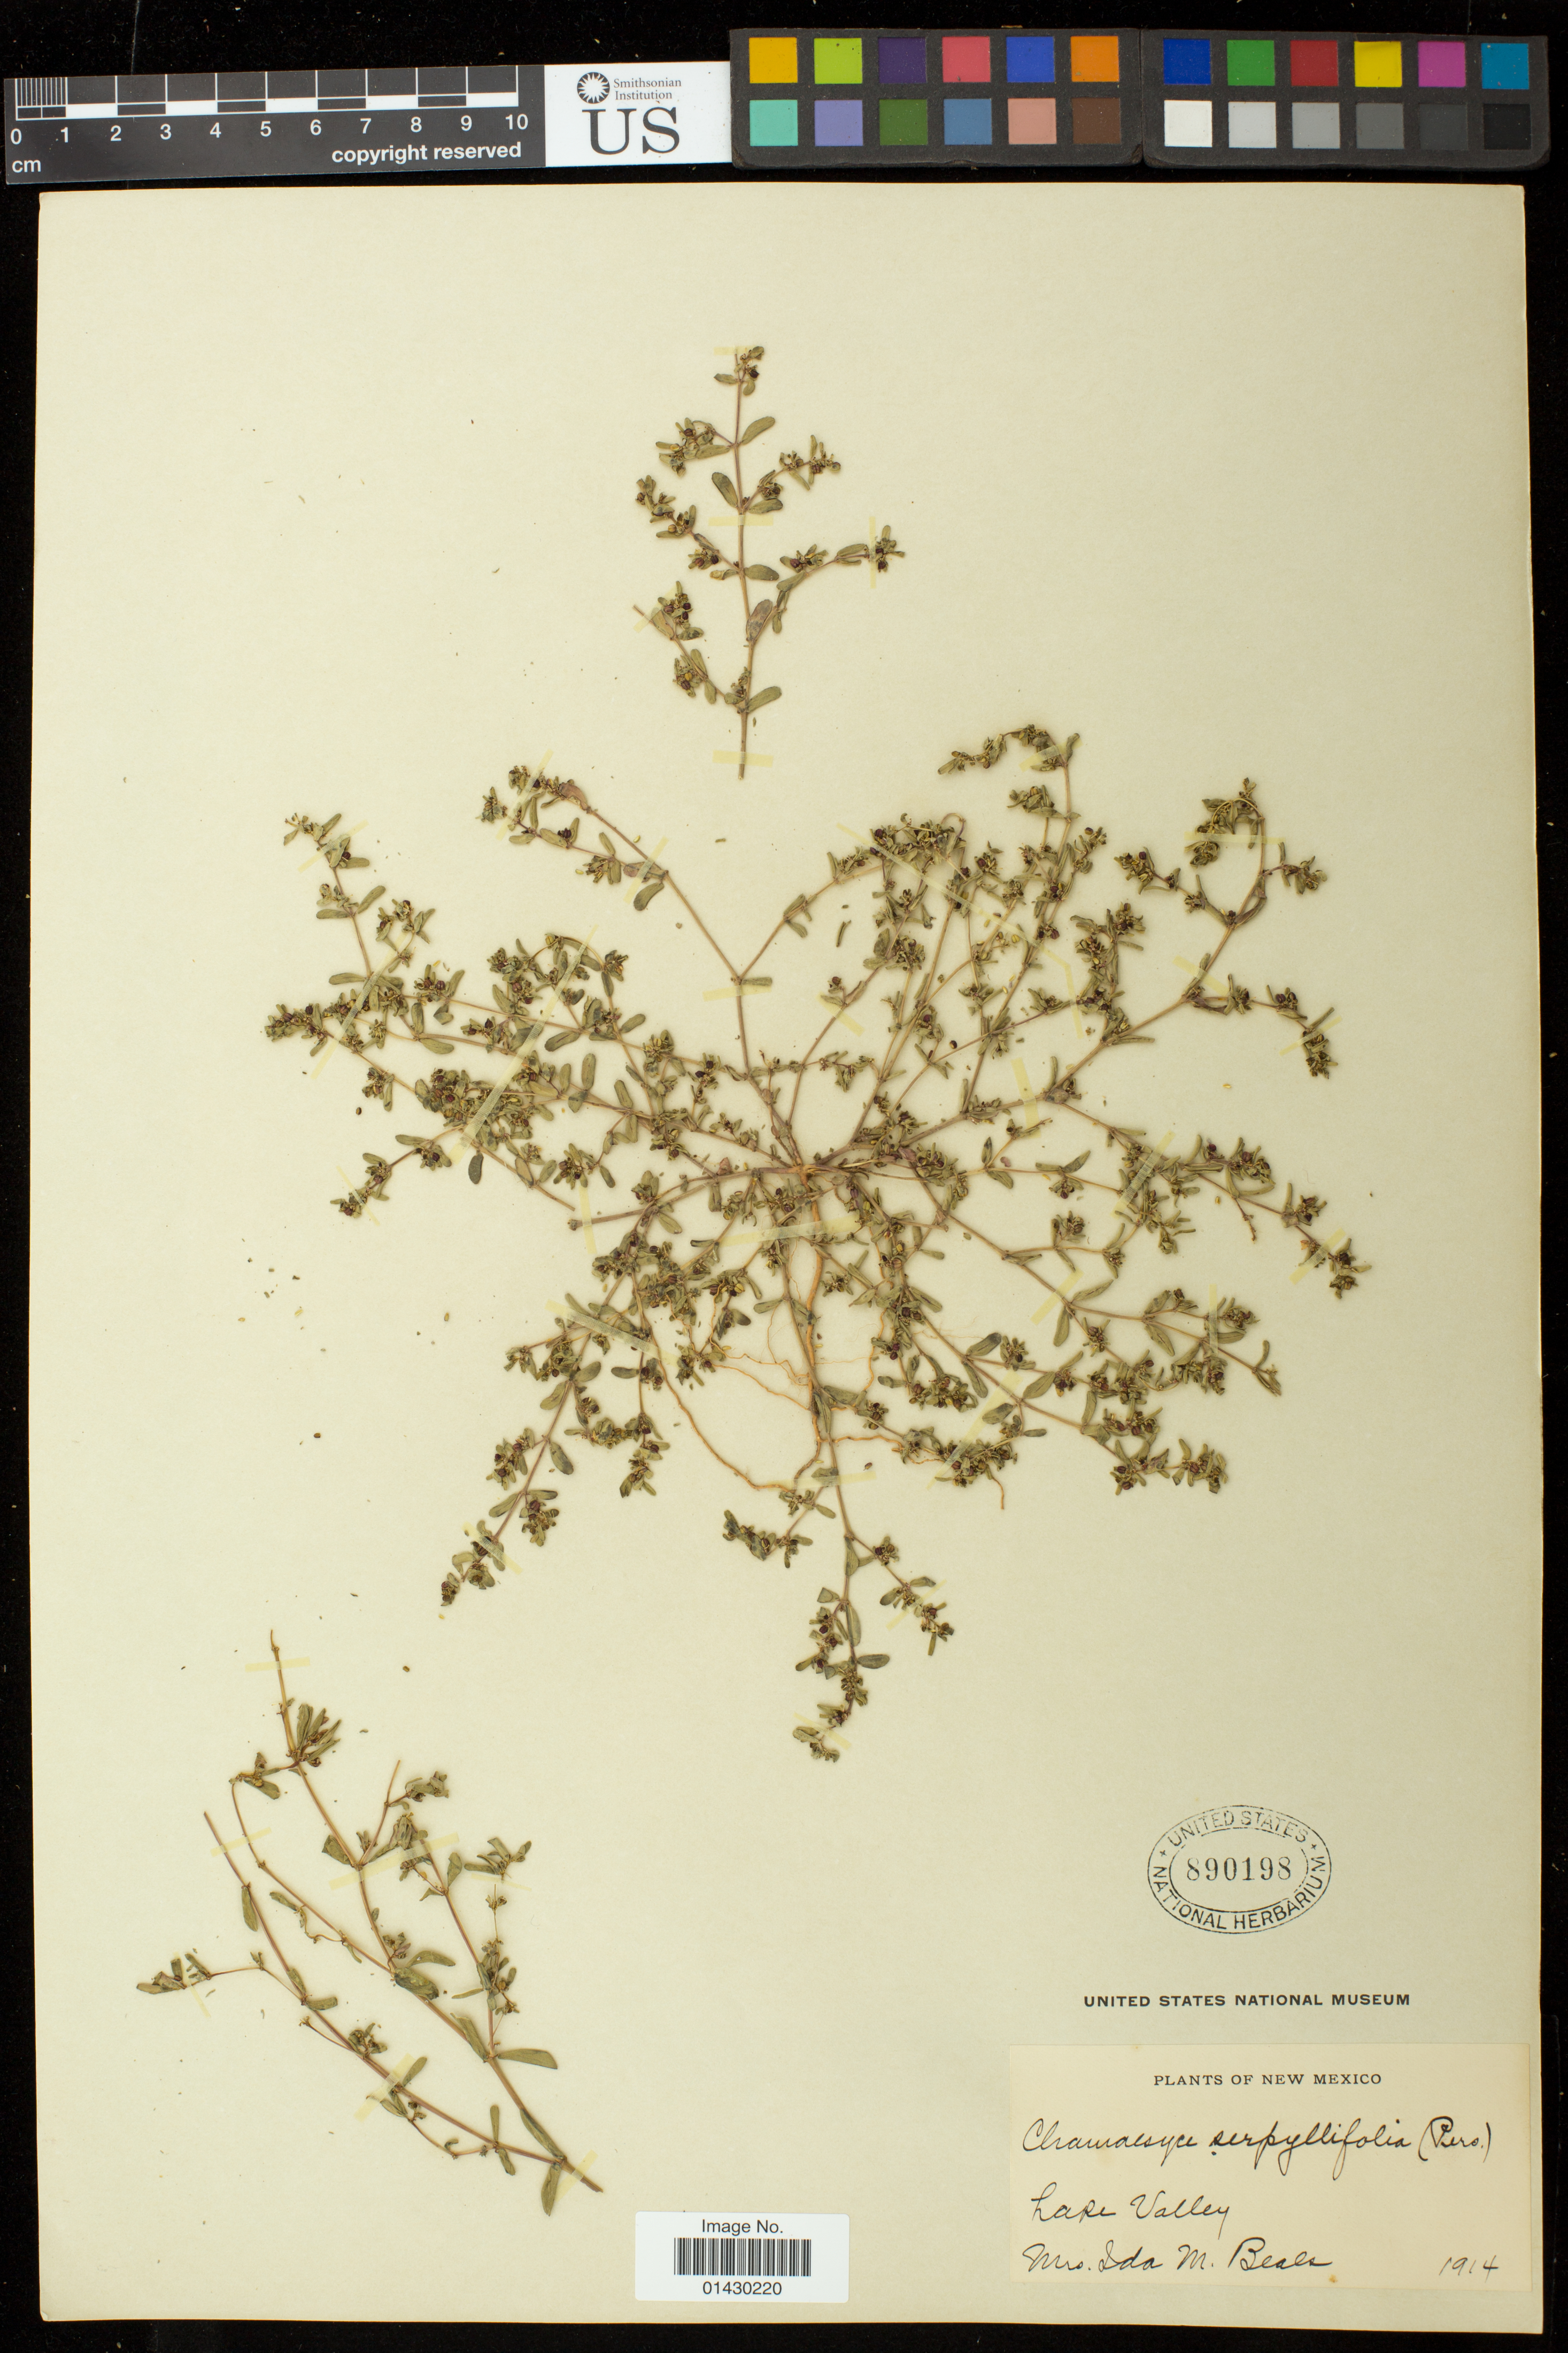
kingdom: Plantae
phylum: Tracheophyta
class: Magnoliopsida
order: Malpighiales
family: Euphorbiaceae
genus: Euphorbia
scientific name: Euphorbia serpillifolia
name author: Pers.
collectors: I. M. Beals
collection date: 1914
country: United States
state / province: New Mexico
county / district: Sierra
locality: Lake Valley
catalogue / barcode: US 890198